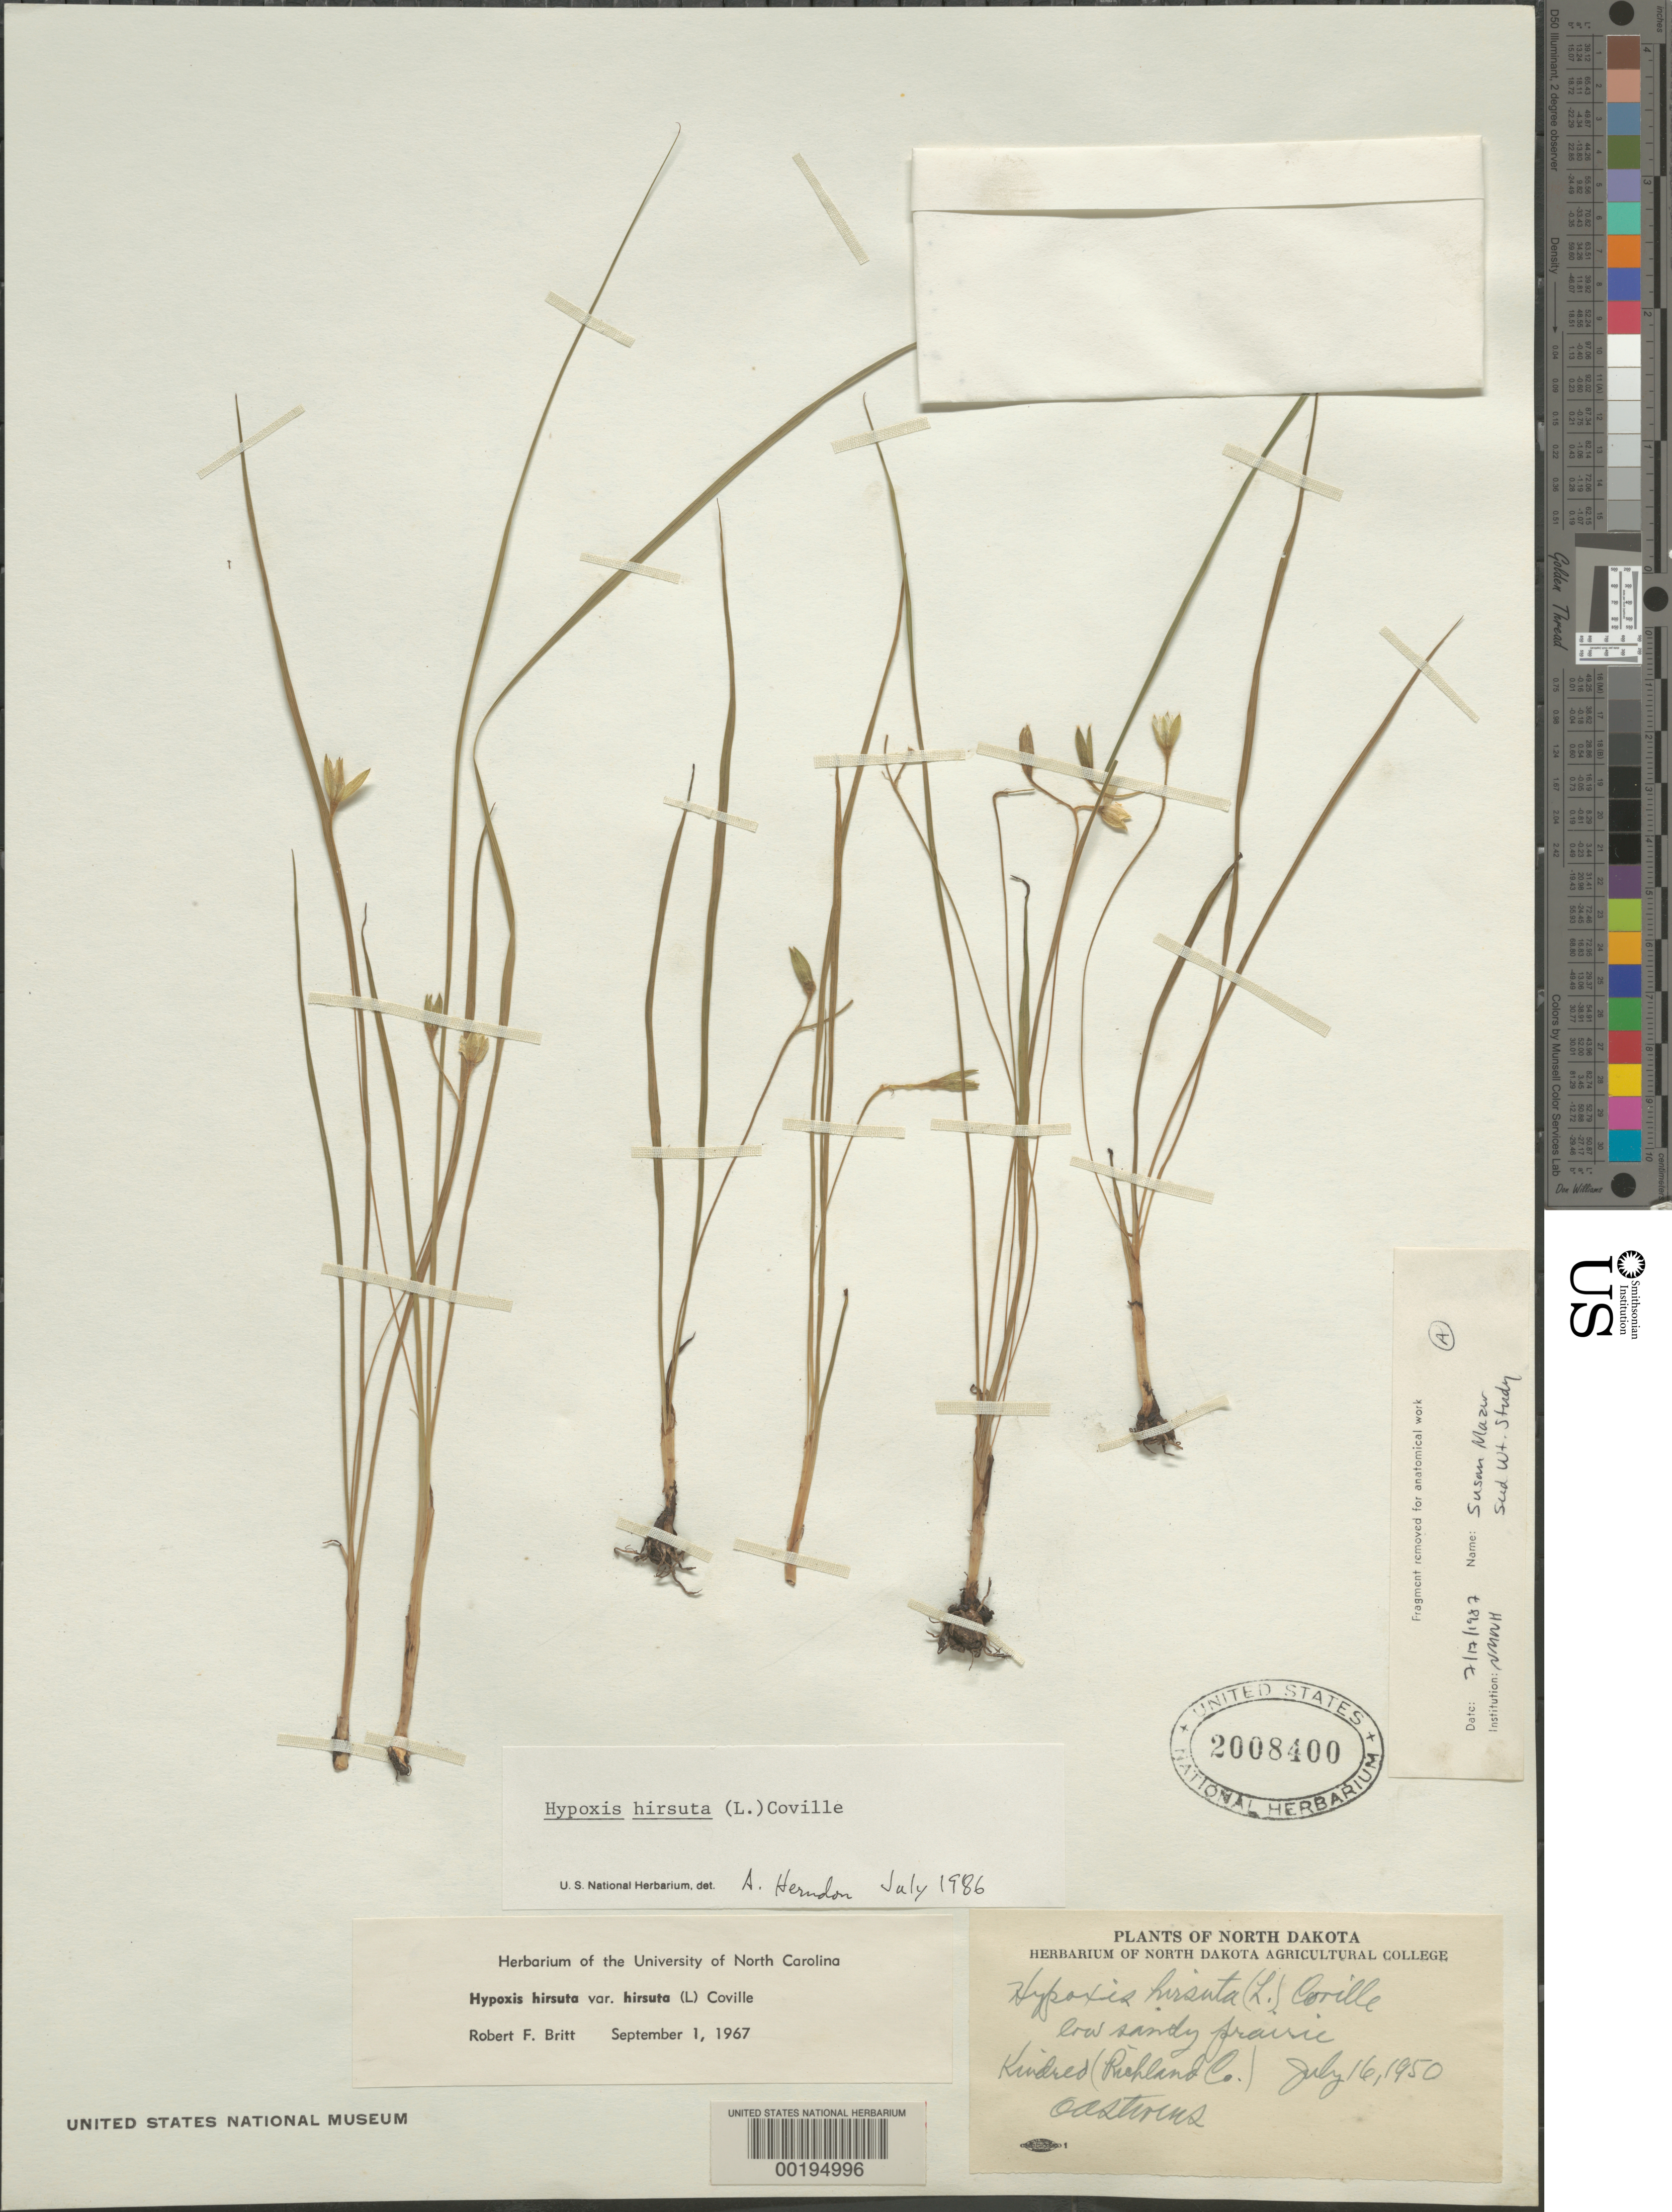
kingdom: Plantae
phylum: Tracheophyta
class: Liliopsida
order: Asparagales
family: Hypoxidaceae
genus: Hypoxis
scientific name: Hypoxis hirsuta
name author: (L.) Coville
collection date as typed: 16 Jul 1950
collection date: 1950-07-16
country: United States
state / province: North Dakota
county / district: Richland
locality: Kindred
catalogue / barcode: US 2008400